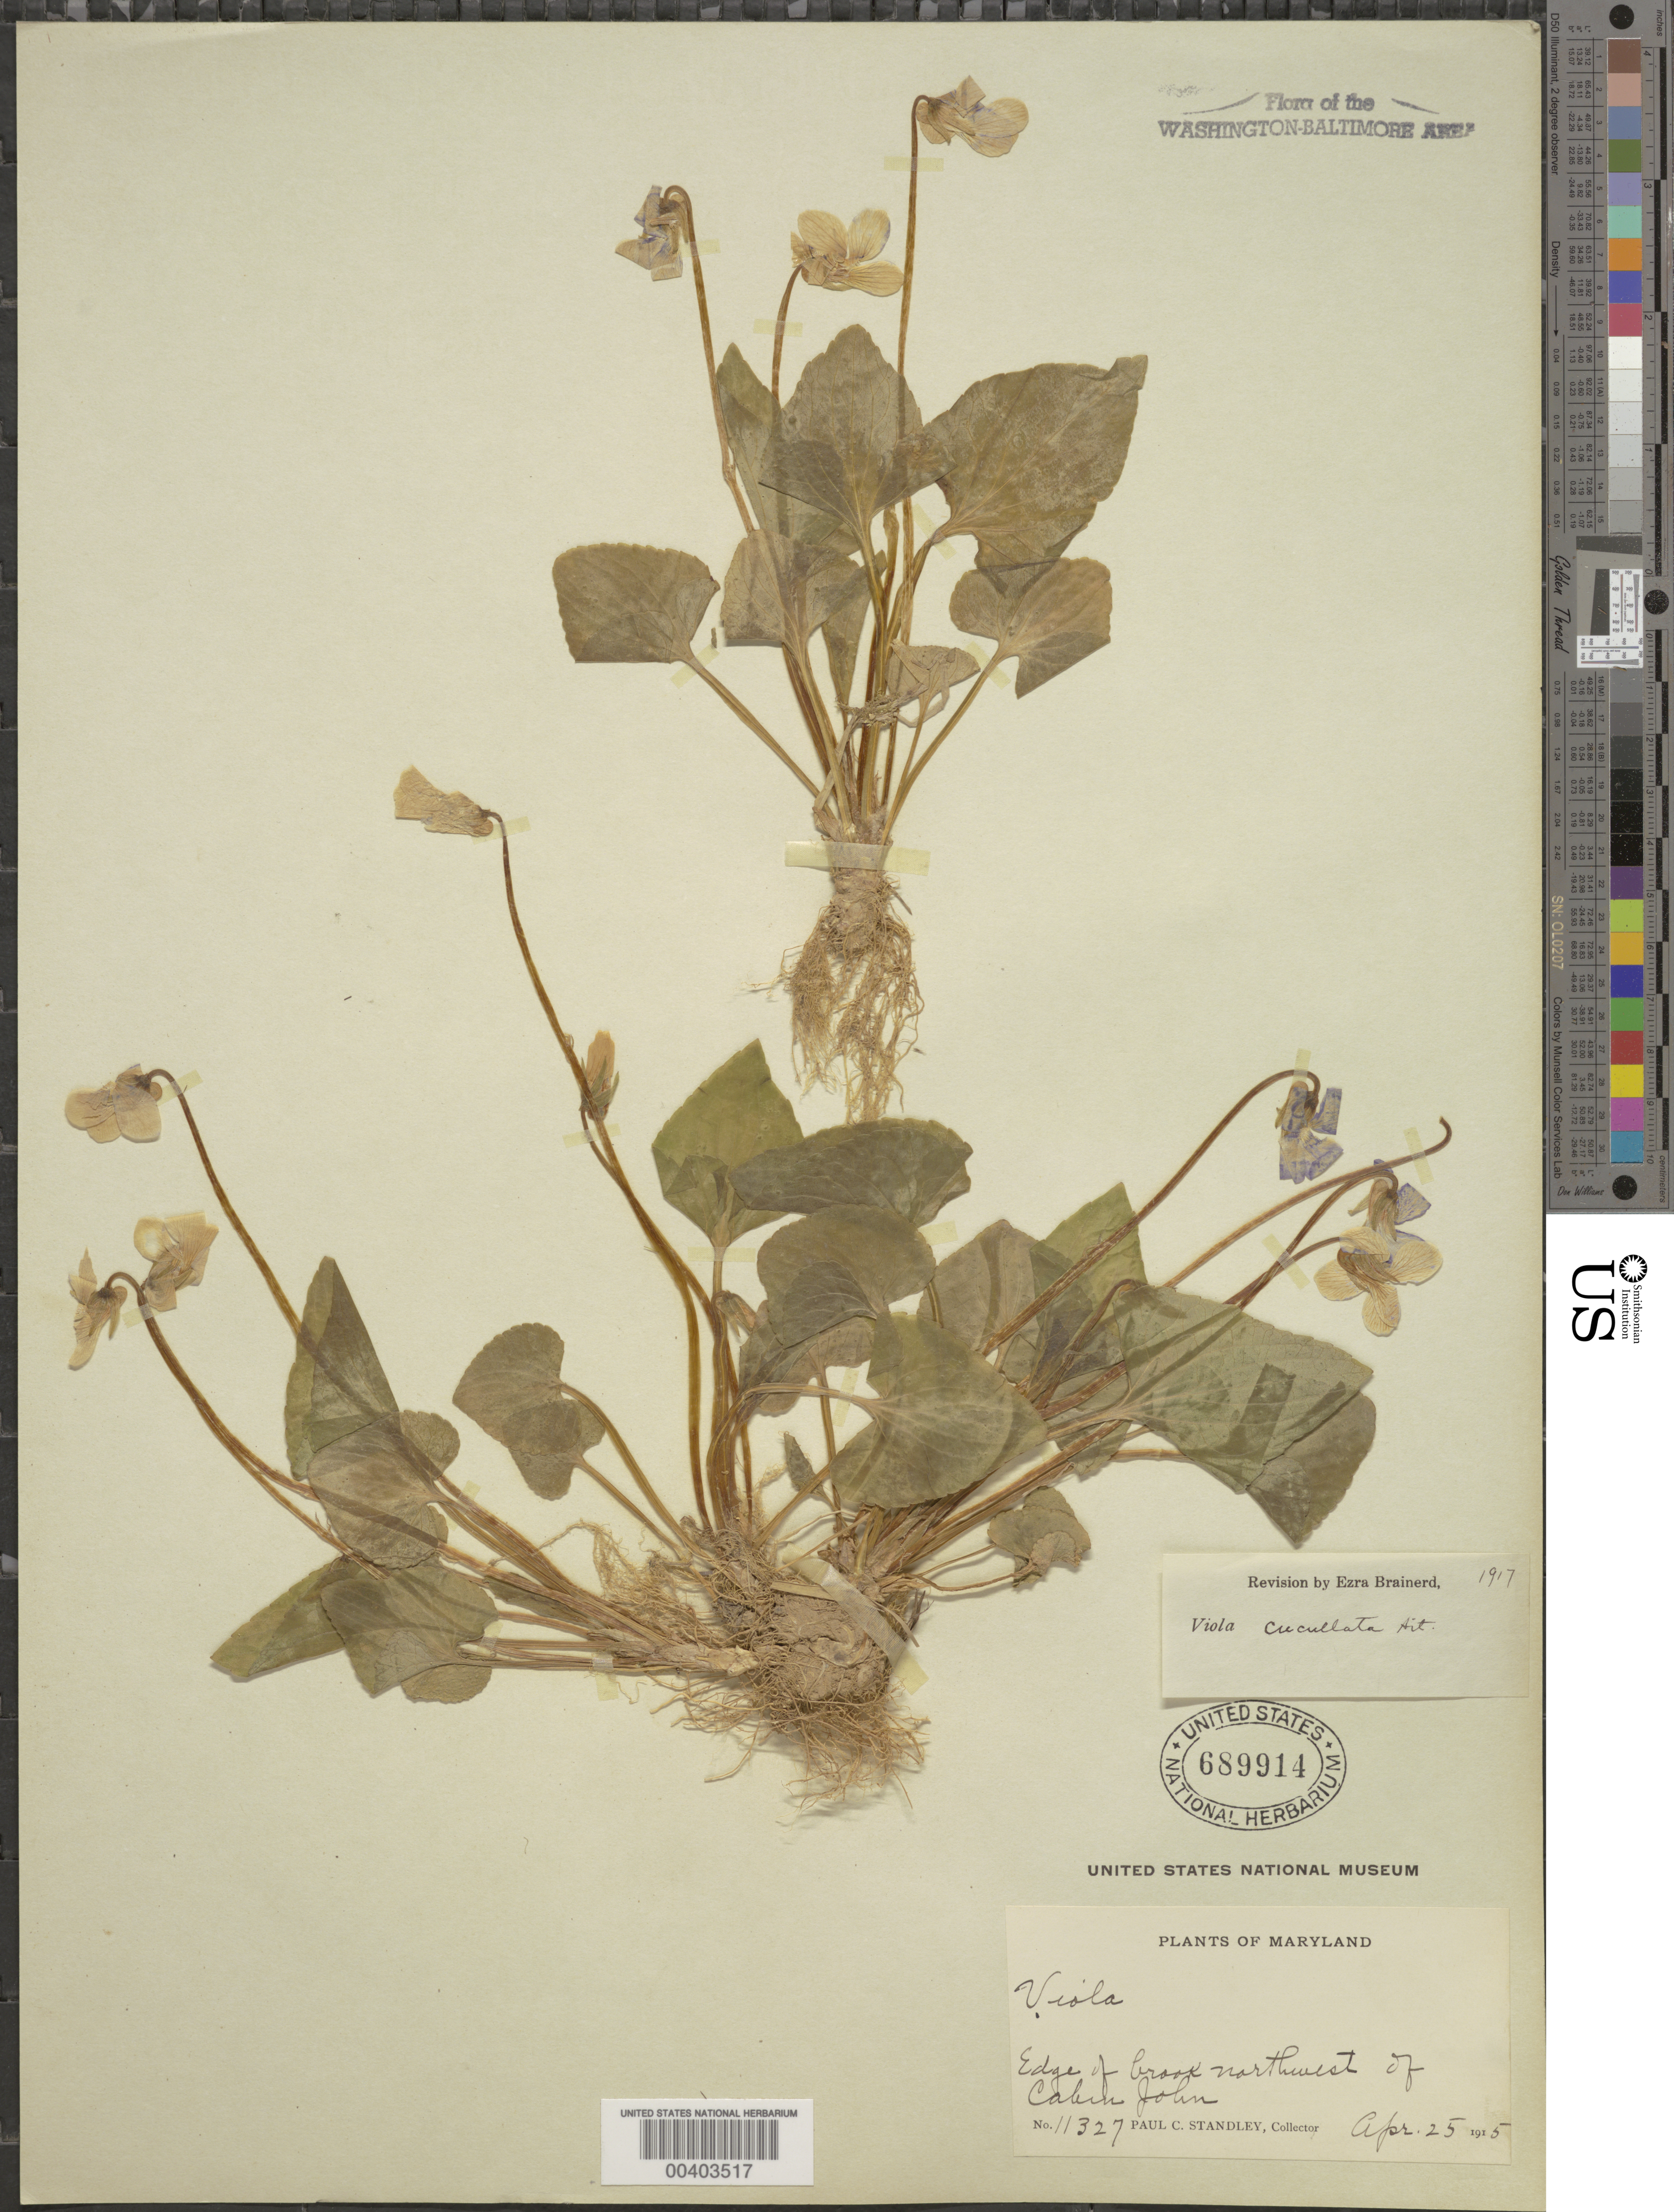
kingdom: Plantae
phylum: Tracheophyta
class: Magnoliopsida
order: Malpighiales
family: Violaceae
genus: Viola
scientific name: Viola cucullata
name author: Aiton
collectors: P. C. Standley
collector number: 11327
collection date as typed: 25 Apr 1915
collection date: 1915-04-25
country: United States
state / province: Maryland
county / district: Montgomery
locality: Northwest of Cabin John C. & O. Canal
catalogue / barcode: US 689914